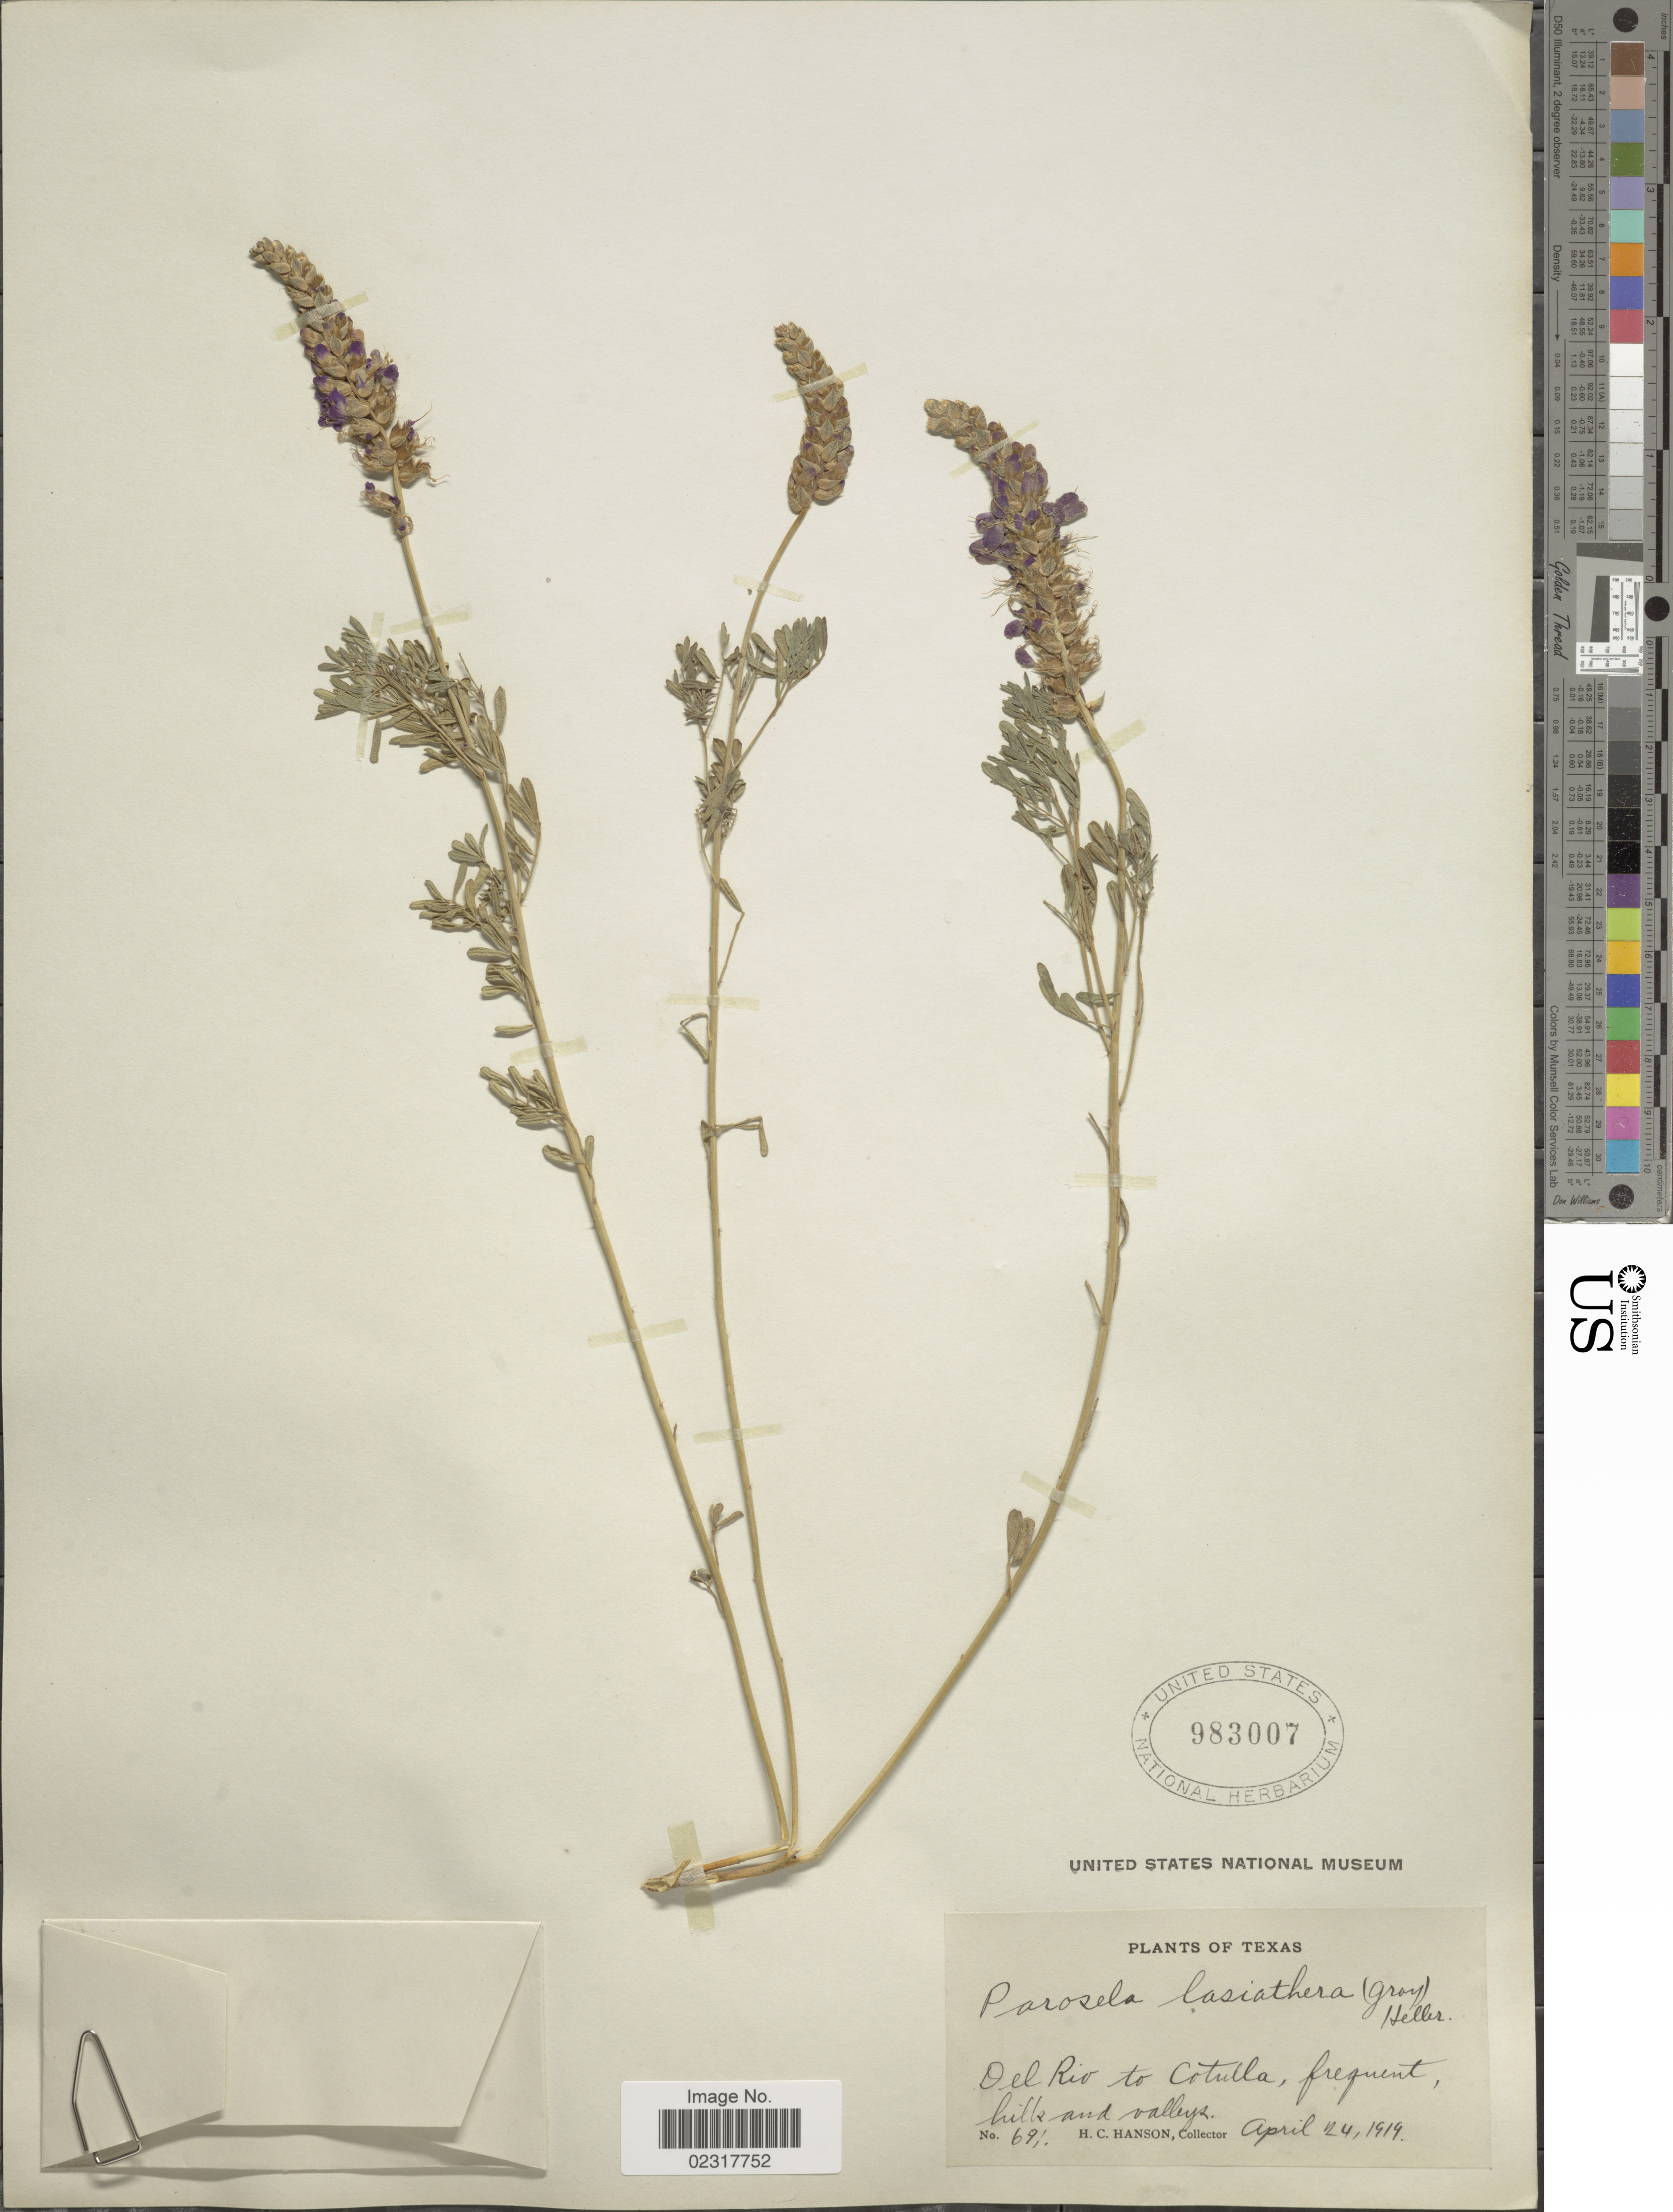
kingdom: Plantae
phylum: Tracheophyta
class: Magnoliopsida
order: Fabales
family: Fabaceae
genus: Dalea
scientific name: Dalea lasiathera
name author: A. Gray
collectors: H. Hanson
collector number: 691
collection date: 1919-04-24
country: United States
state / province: Texas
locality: Del Rio to Cotulla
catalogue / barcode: US 983007